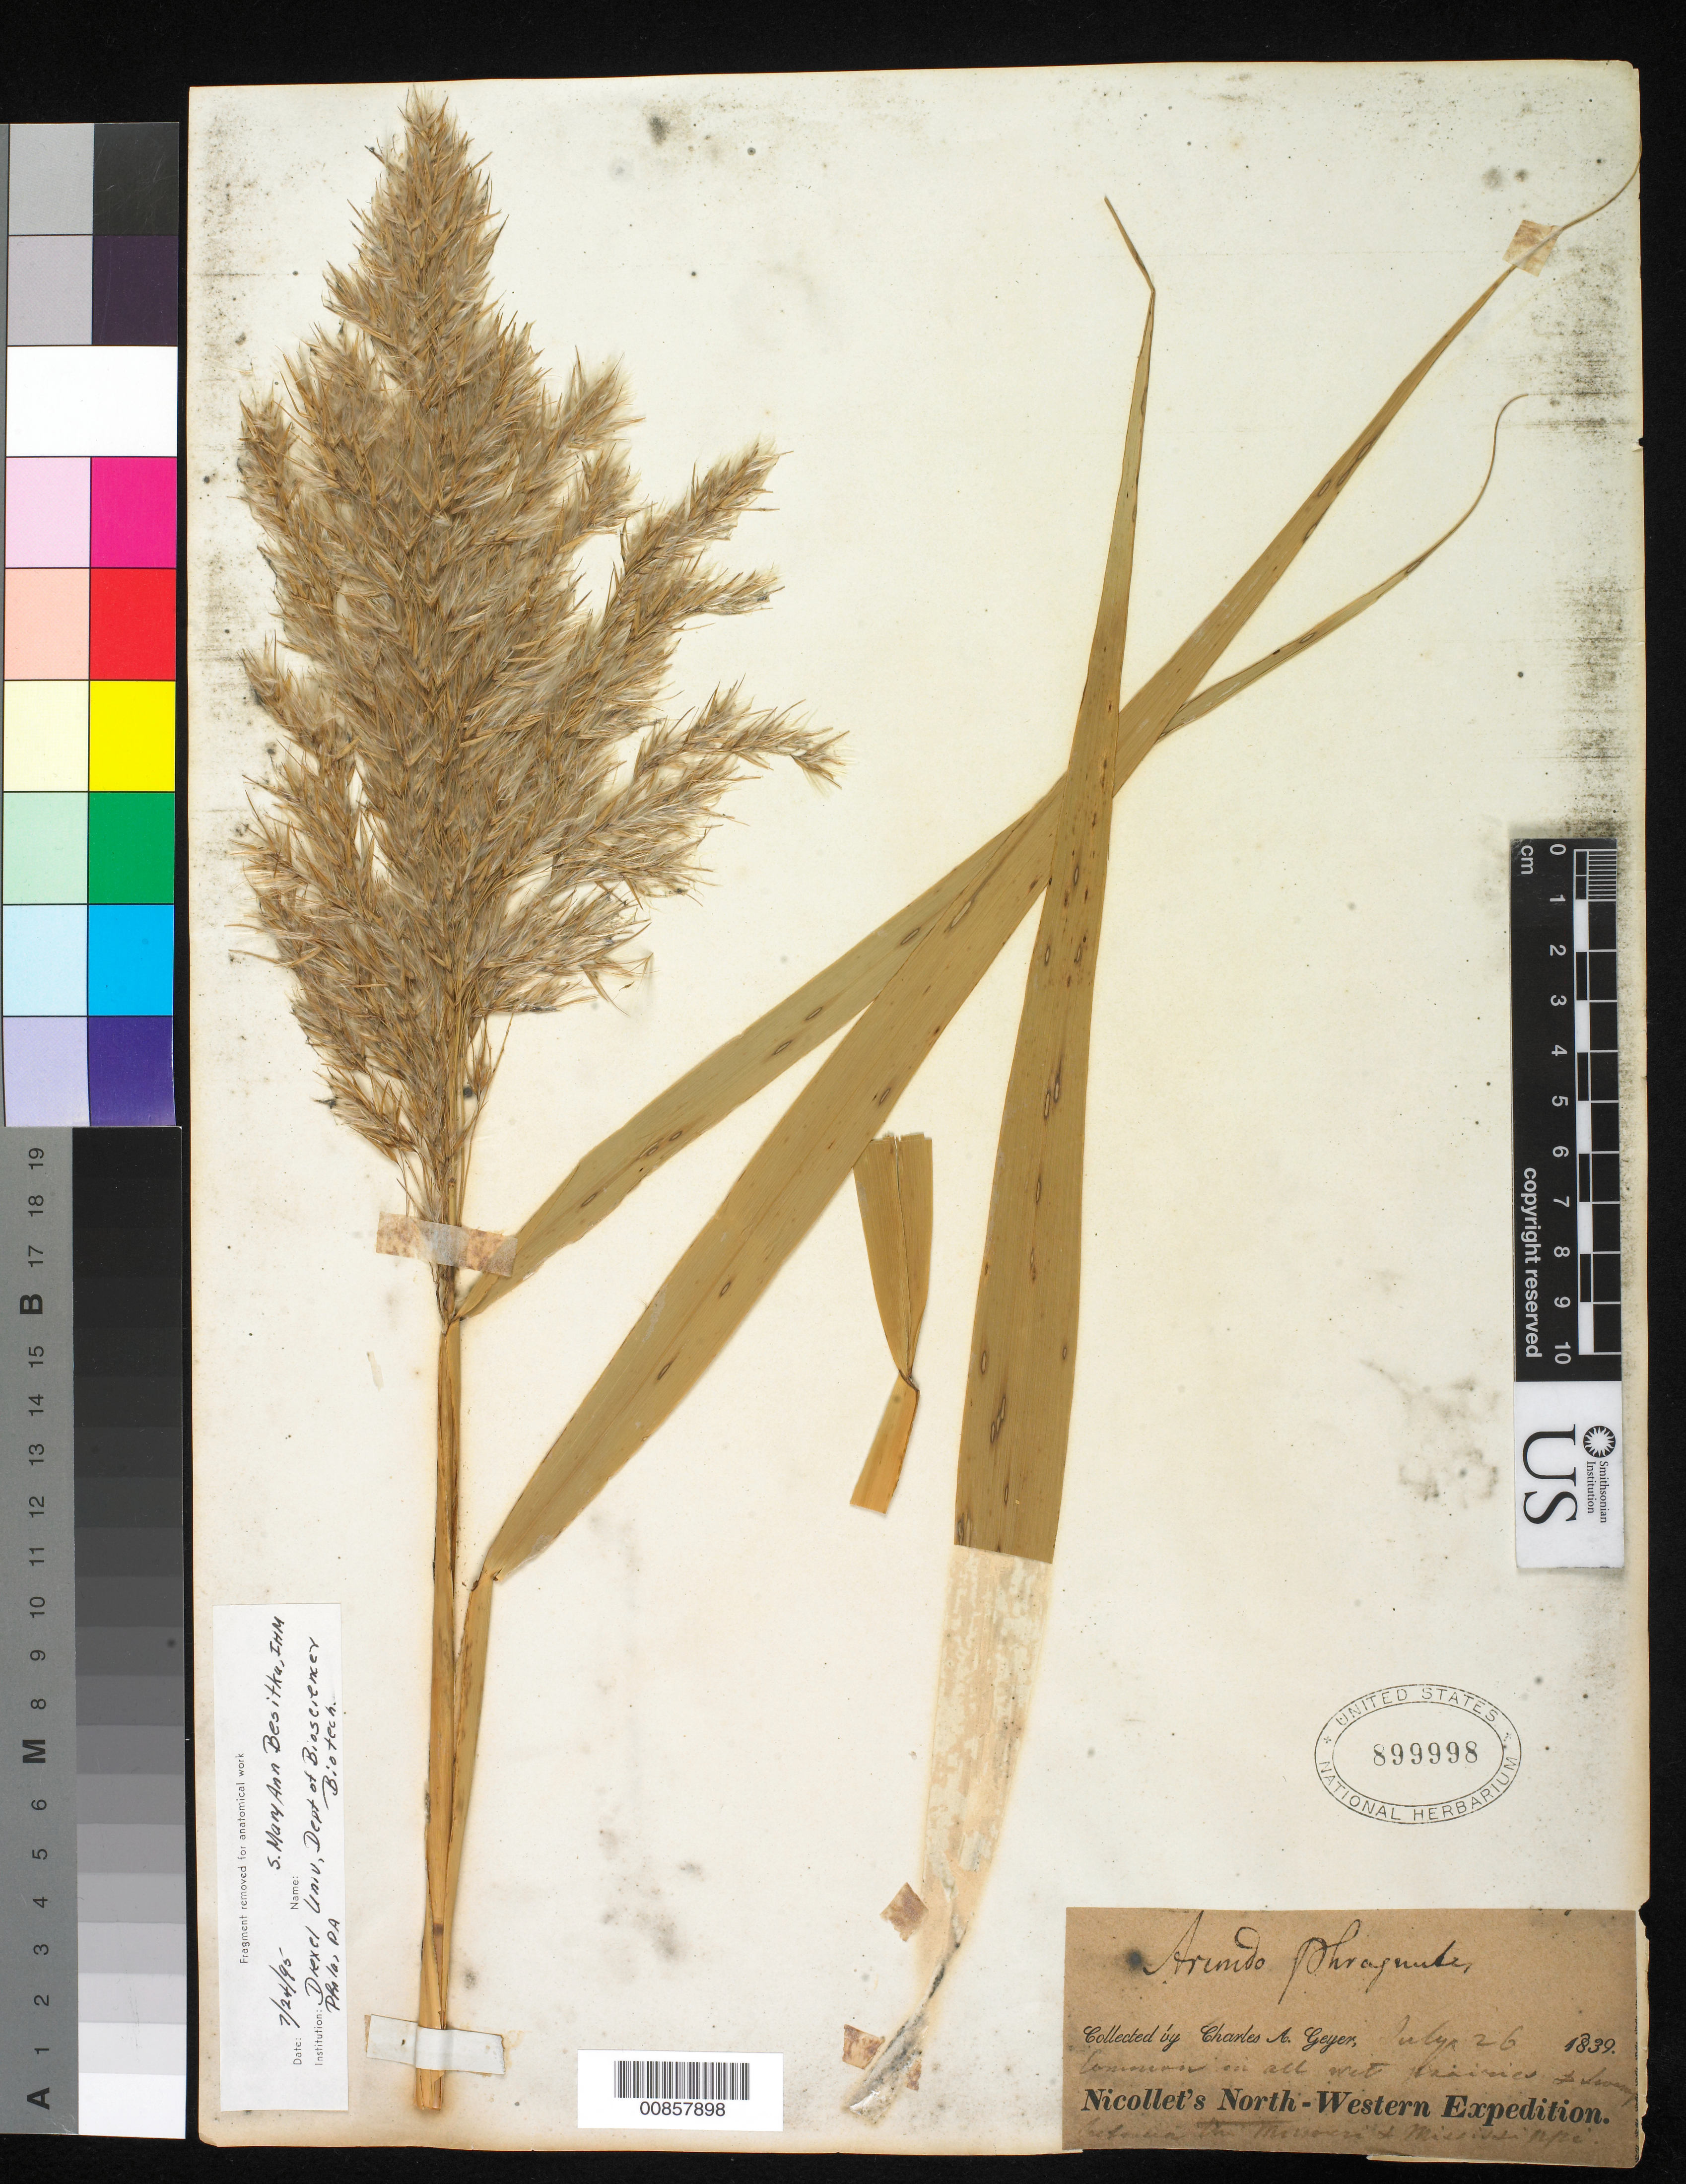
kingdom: Plantae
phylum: Tracheophyta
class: Liliopsida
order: Poales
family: Poaceae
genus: Arundo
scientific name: Arundo phragmites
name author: L.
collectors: C. A. Geyer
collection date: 1839-07-26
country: United States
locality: between the Missouri and Mississippi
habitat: Wet prairies and swamps?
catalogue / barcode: US 899998